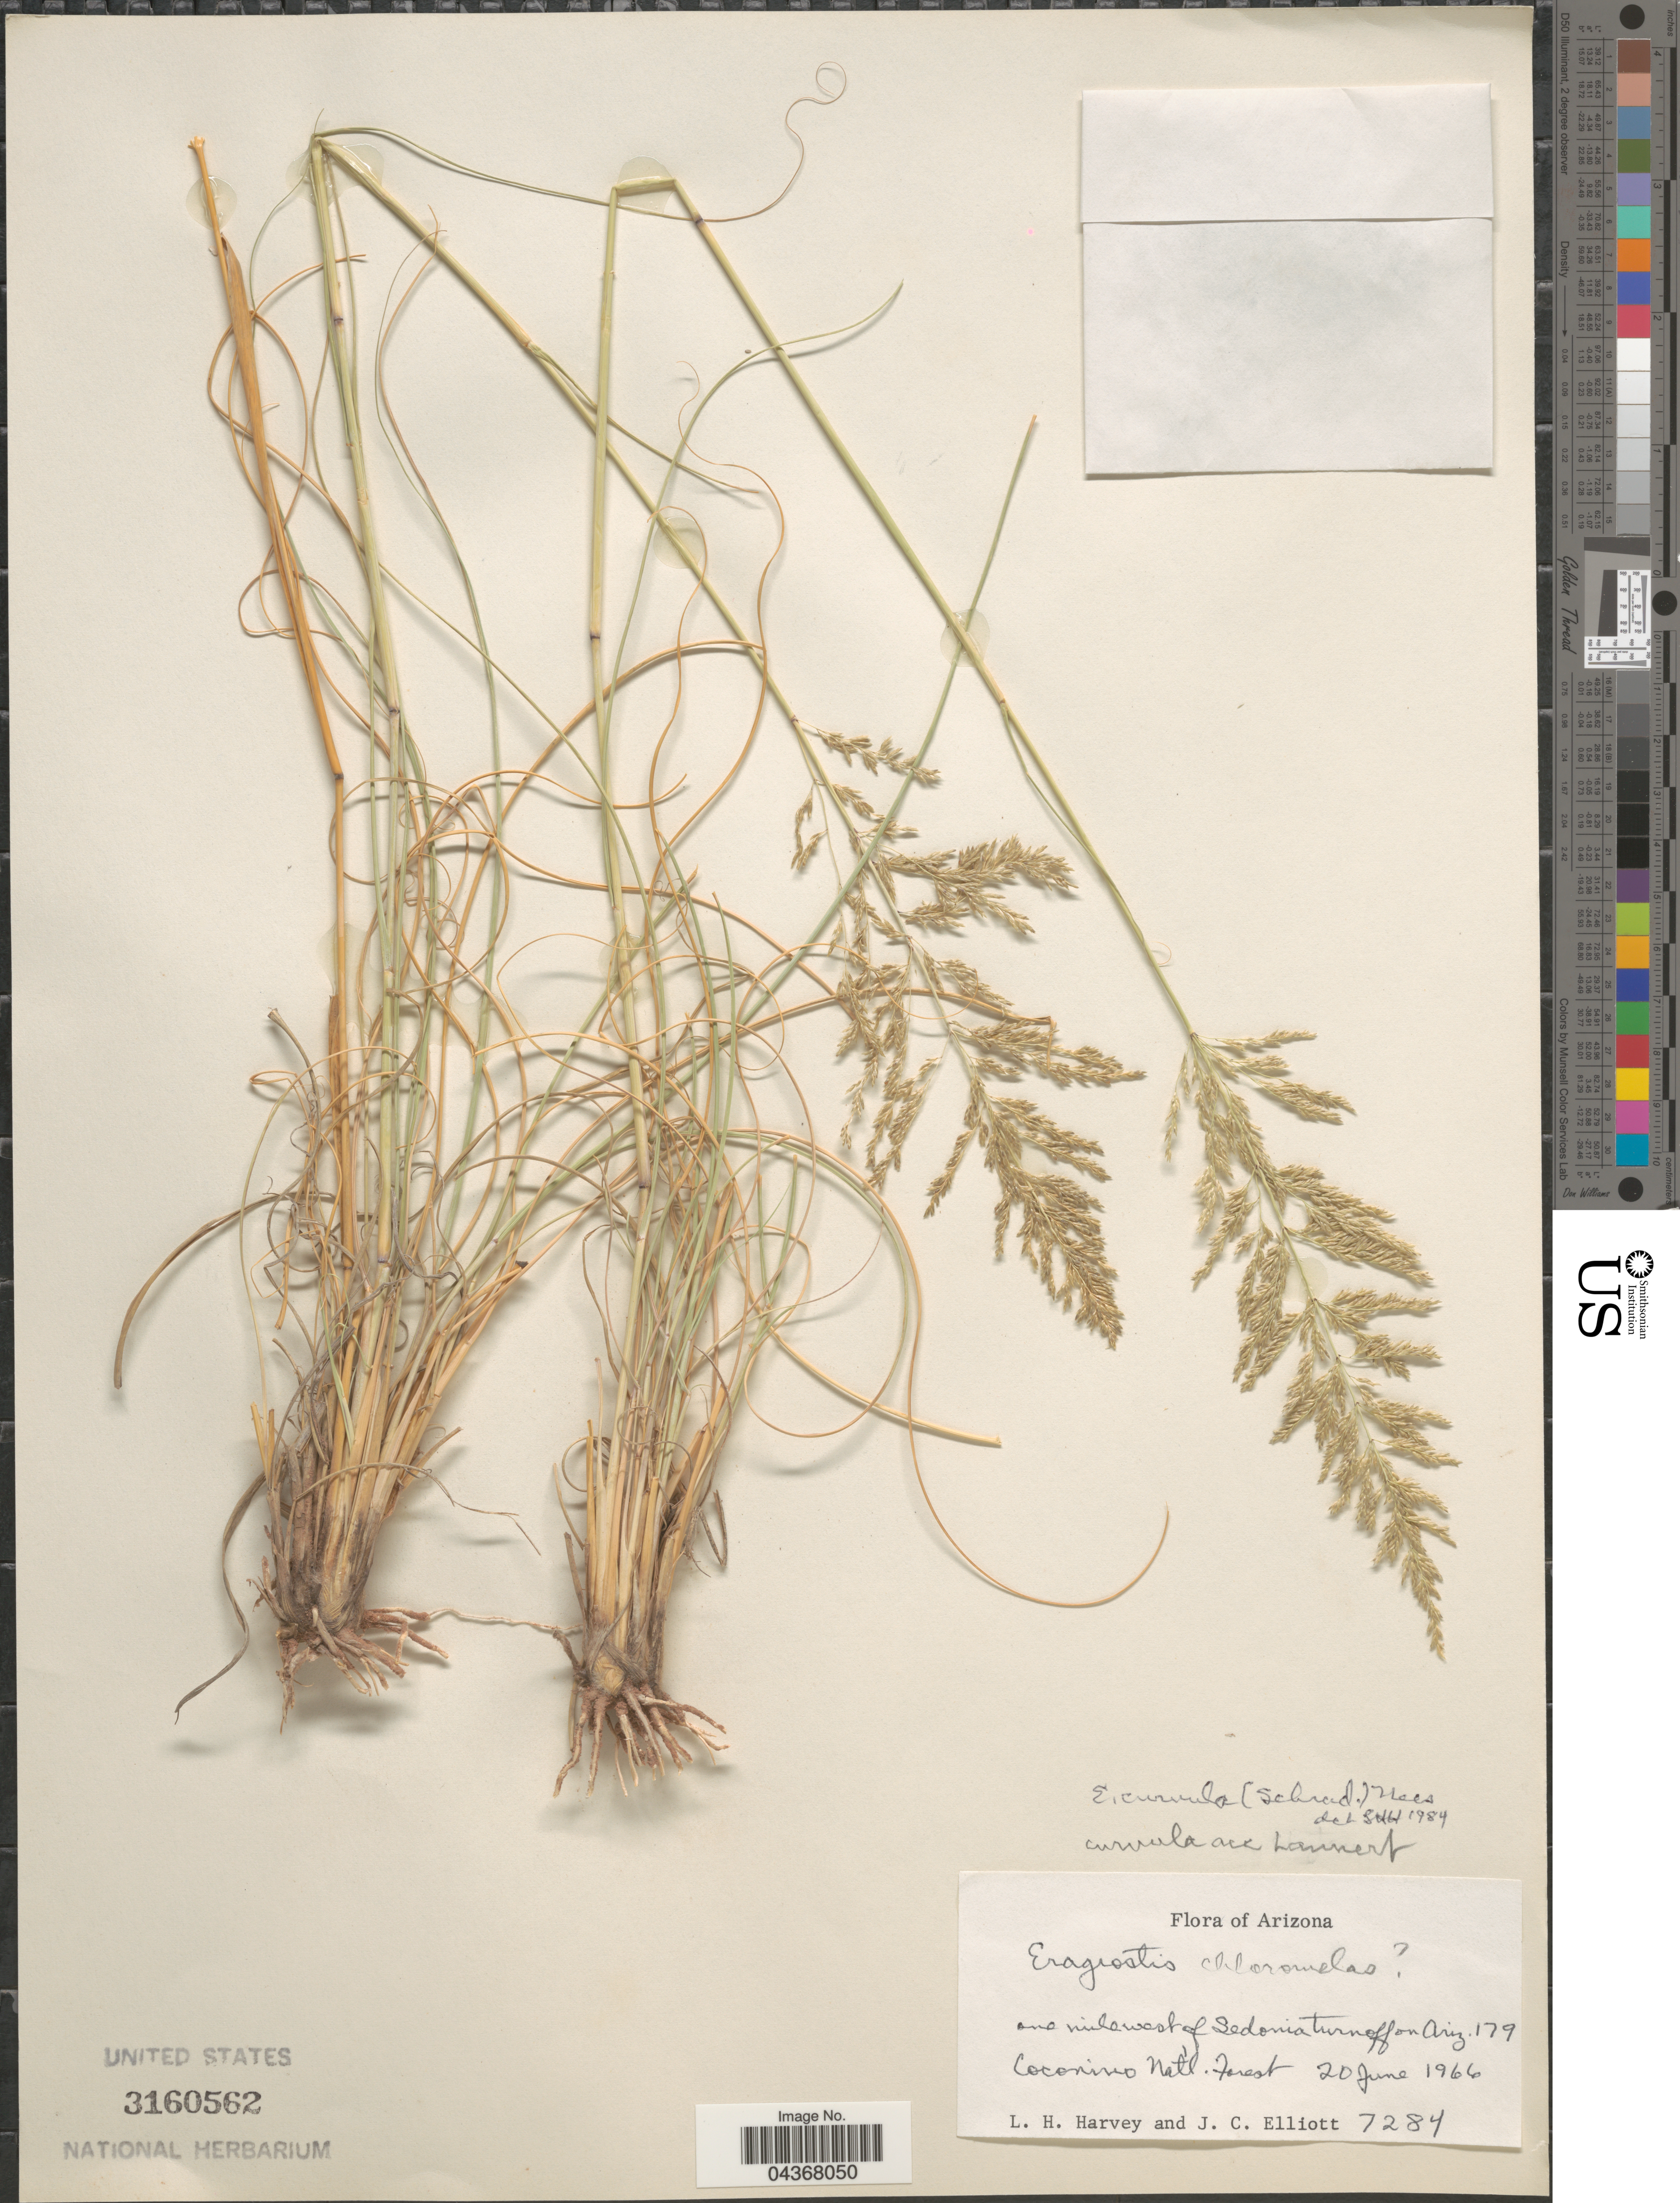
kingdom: Plantae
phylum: Tracheophyta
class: Liliopsida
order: Poales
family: Poaceae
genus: Eragrostis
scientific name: Eragrostis curvula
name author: (Schrad.) Nees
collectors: L. H. Harvey & J. C. Elliott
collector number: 7284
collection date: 1966-06-20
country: United States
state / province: Arizona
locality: One mile west of Sedonia turnoff on Ariz. 179. Coconino Nat'l. Forest.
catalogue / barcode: US 3160562